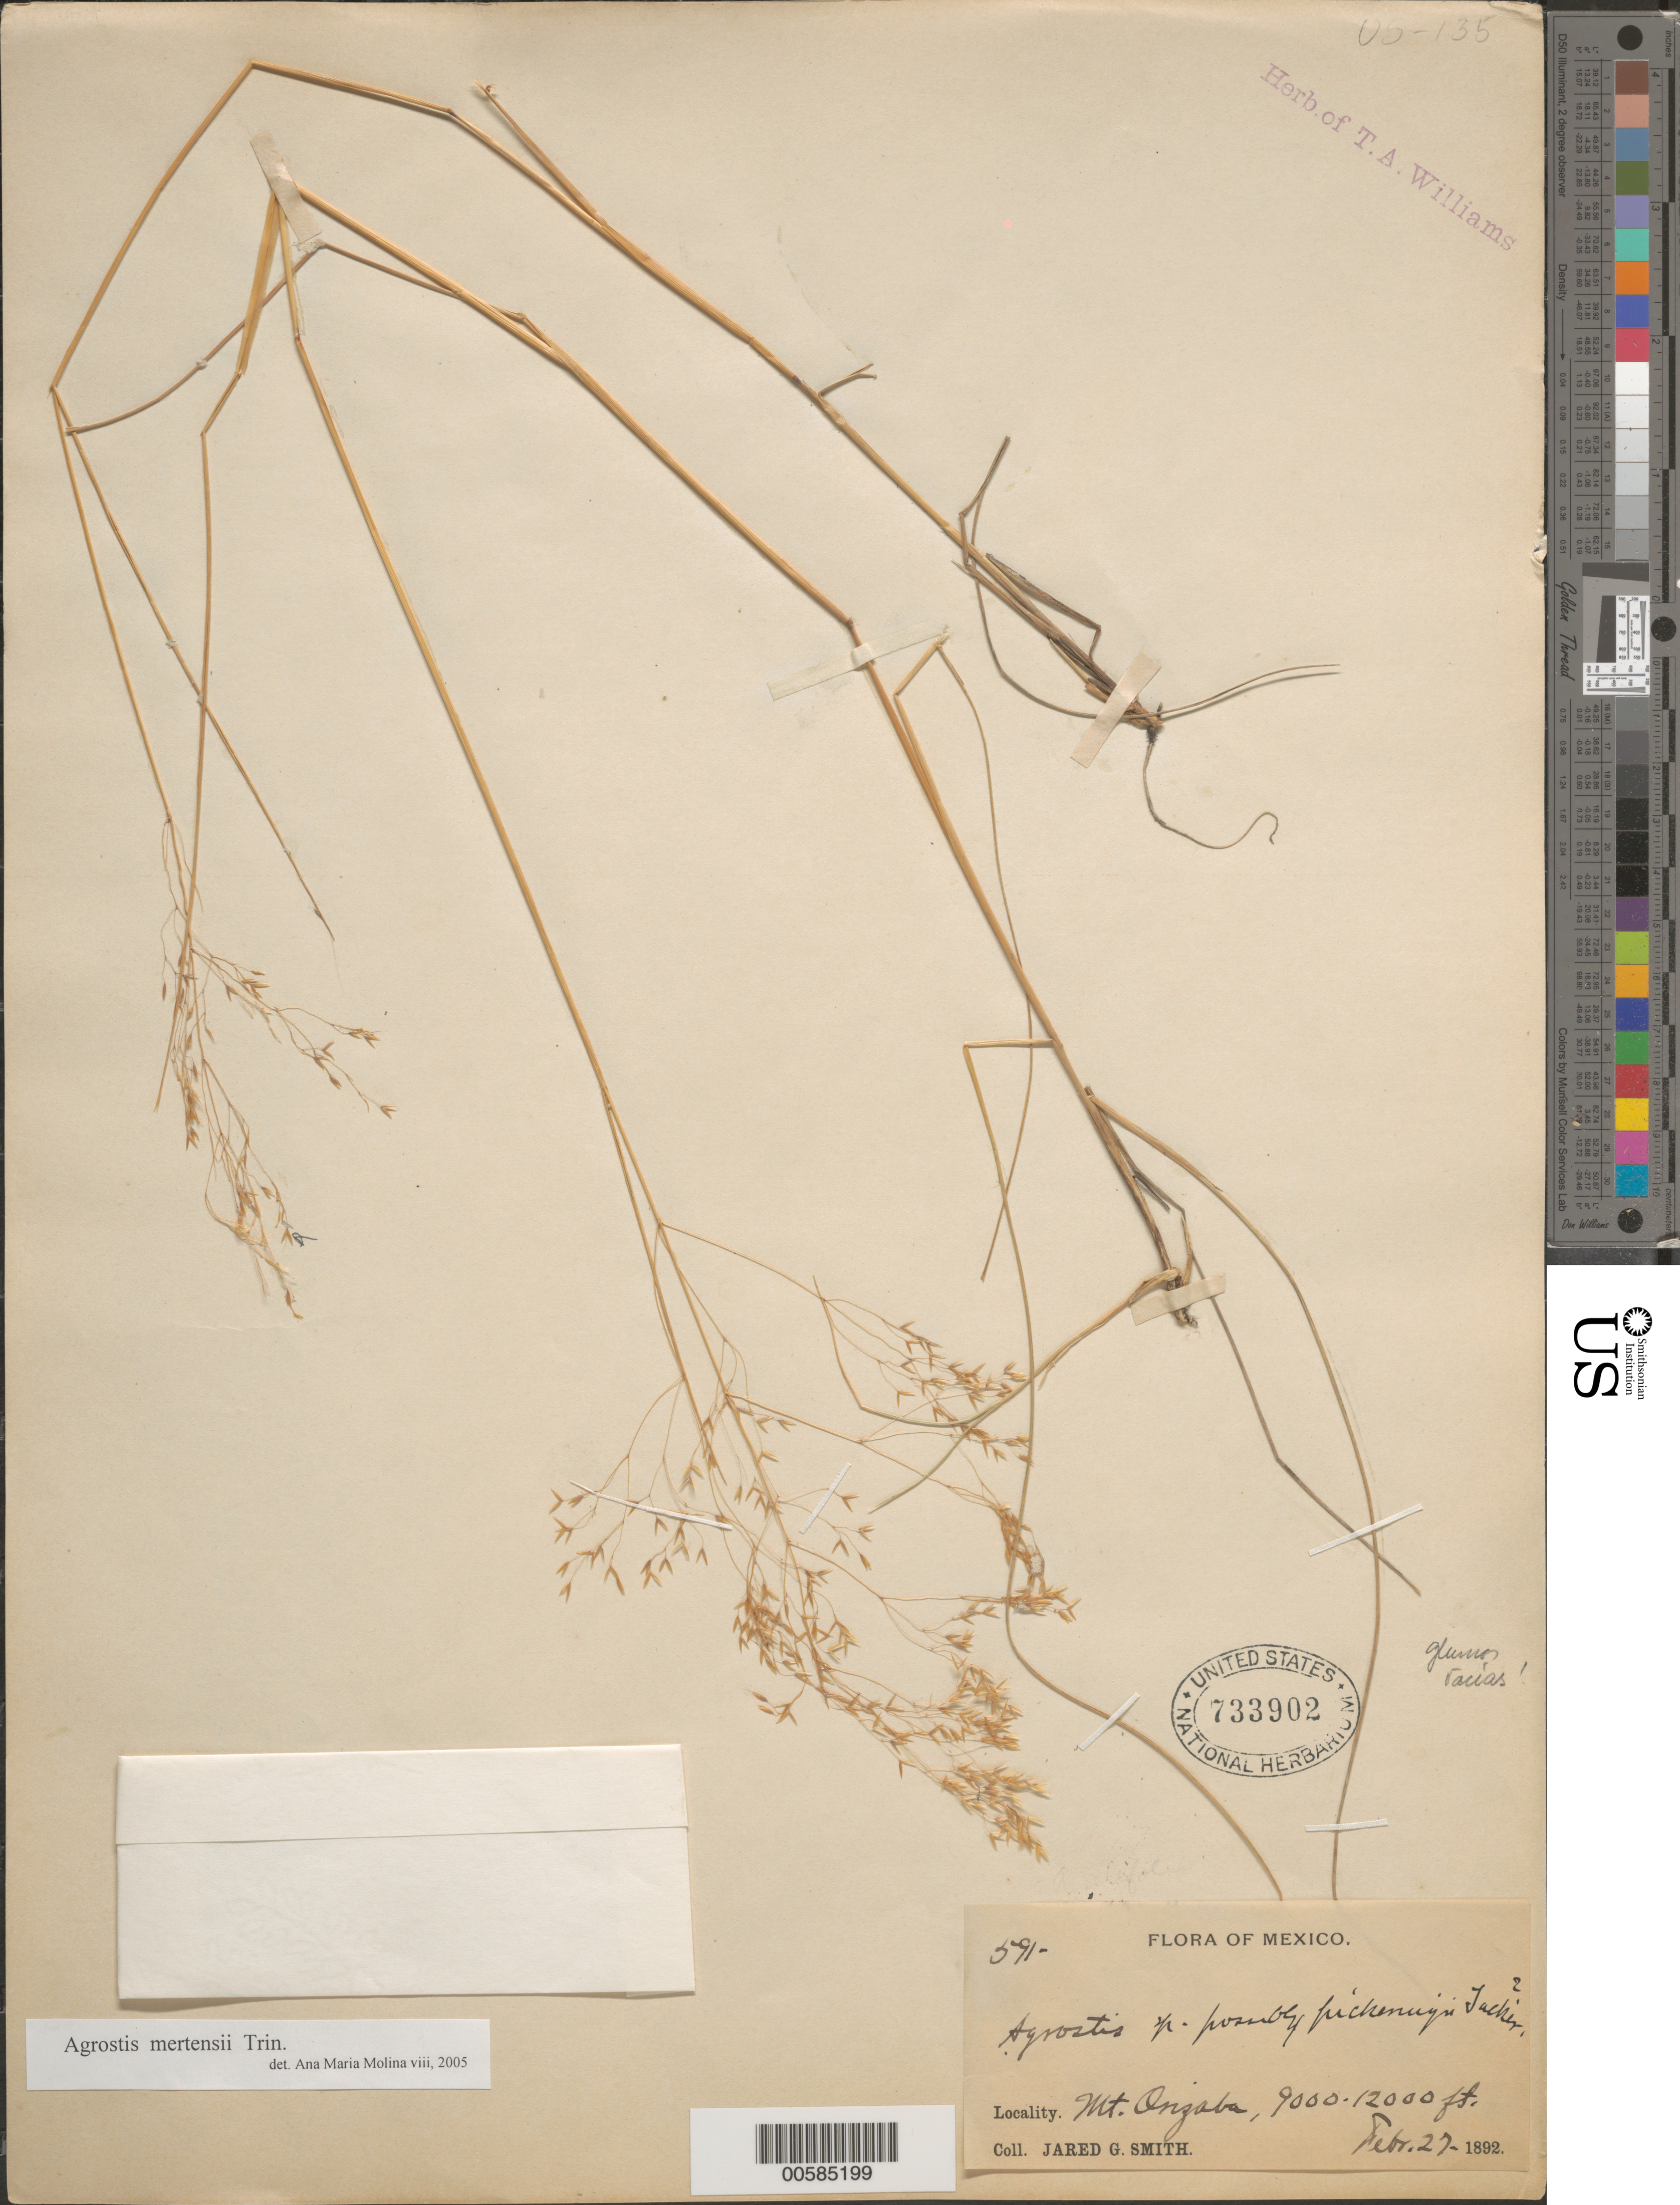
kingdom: Plantae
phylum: Tracheophyta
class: Liliopsida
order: Poales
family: Poaceae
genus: Agrostis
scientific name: Agrostis mertensii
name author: Trin.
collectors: J. G. Smith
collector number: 591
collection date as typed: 27 Feb 1892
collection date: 1892-02-27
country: Mexico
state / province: Veracruz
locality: Mt Orizaba.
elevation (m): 2743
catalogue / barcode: US 733902